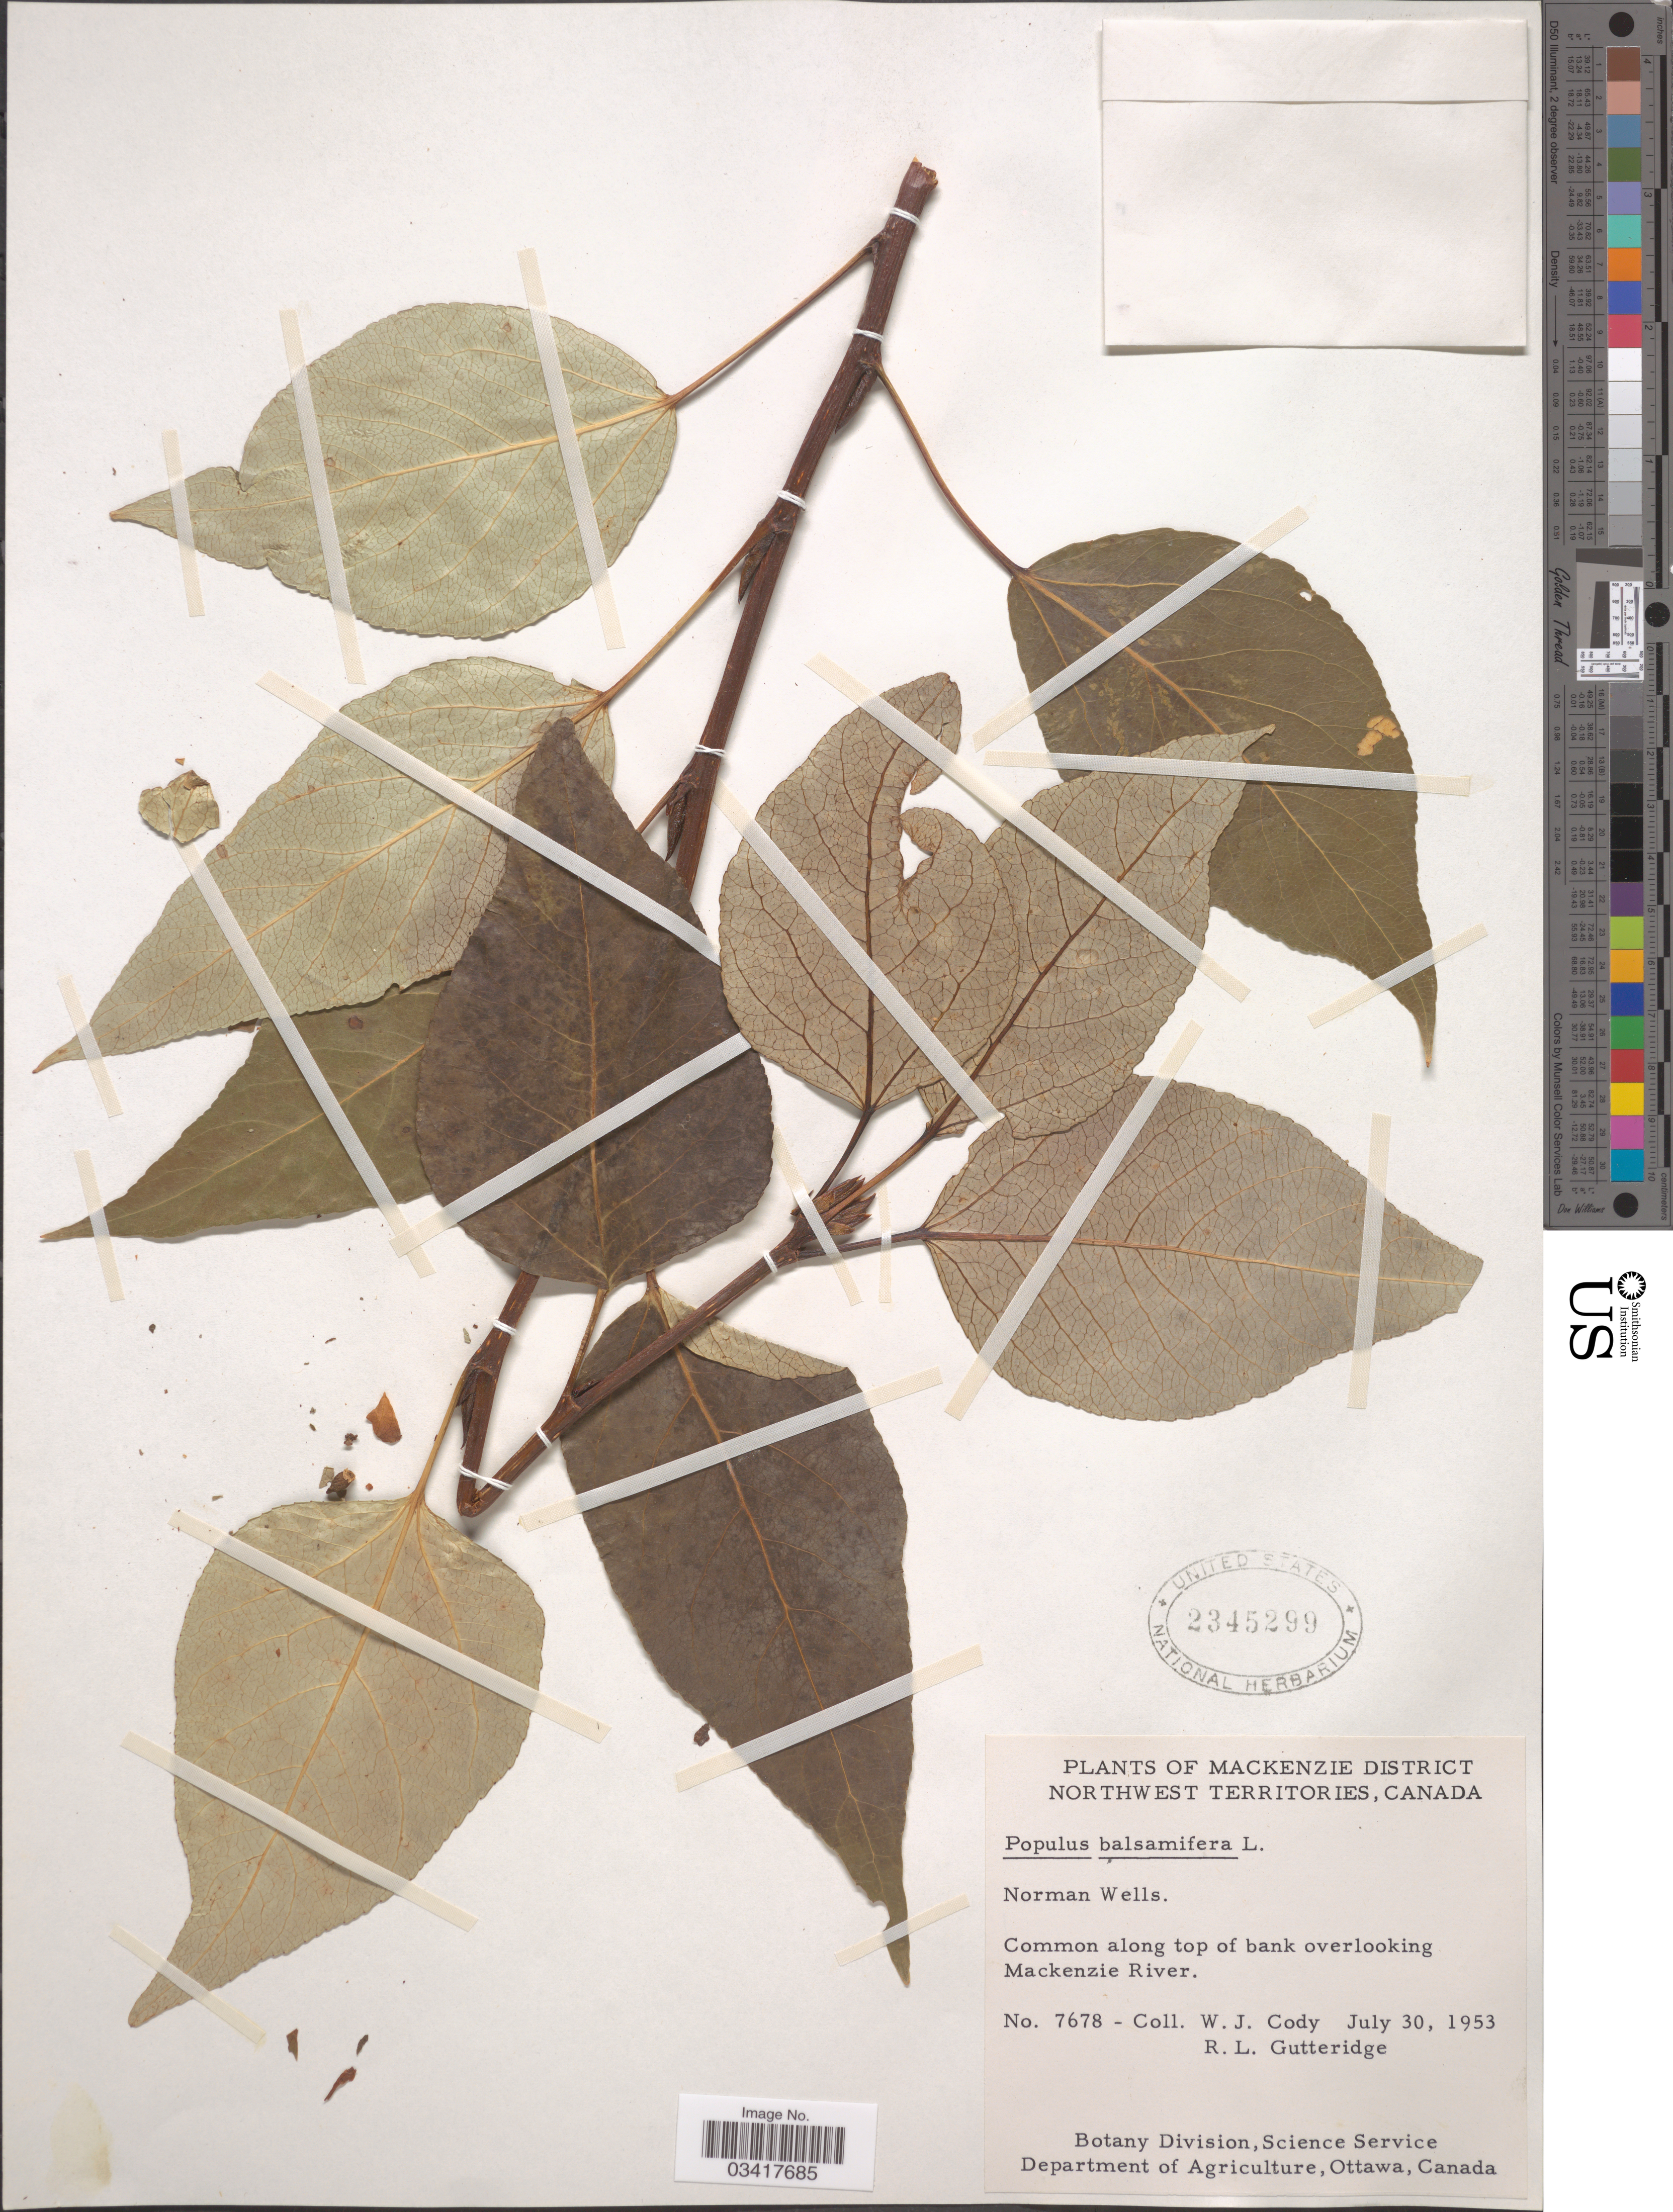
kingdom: Plantae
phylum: Tracheophyta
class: Magnoliopsida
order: Malpighiales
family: Salicaceae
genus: Populus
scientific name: Populus balsamifera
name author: L.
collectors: W. Cody & R. Gutteridge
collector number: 7678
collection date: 1953-07-30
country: Canada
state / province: Northwest Territories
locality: Mackenzie District. Norman Wells. Common along top of bank overlooking Mackenzie River.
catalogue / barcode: US 2345299